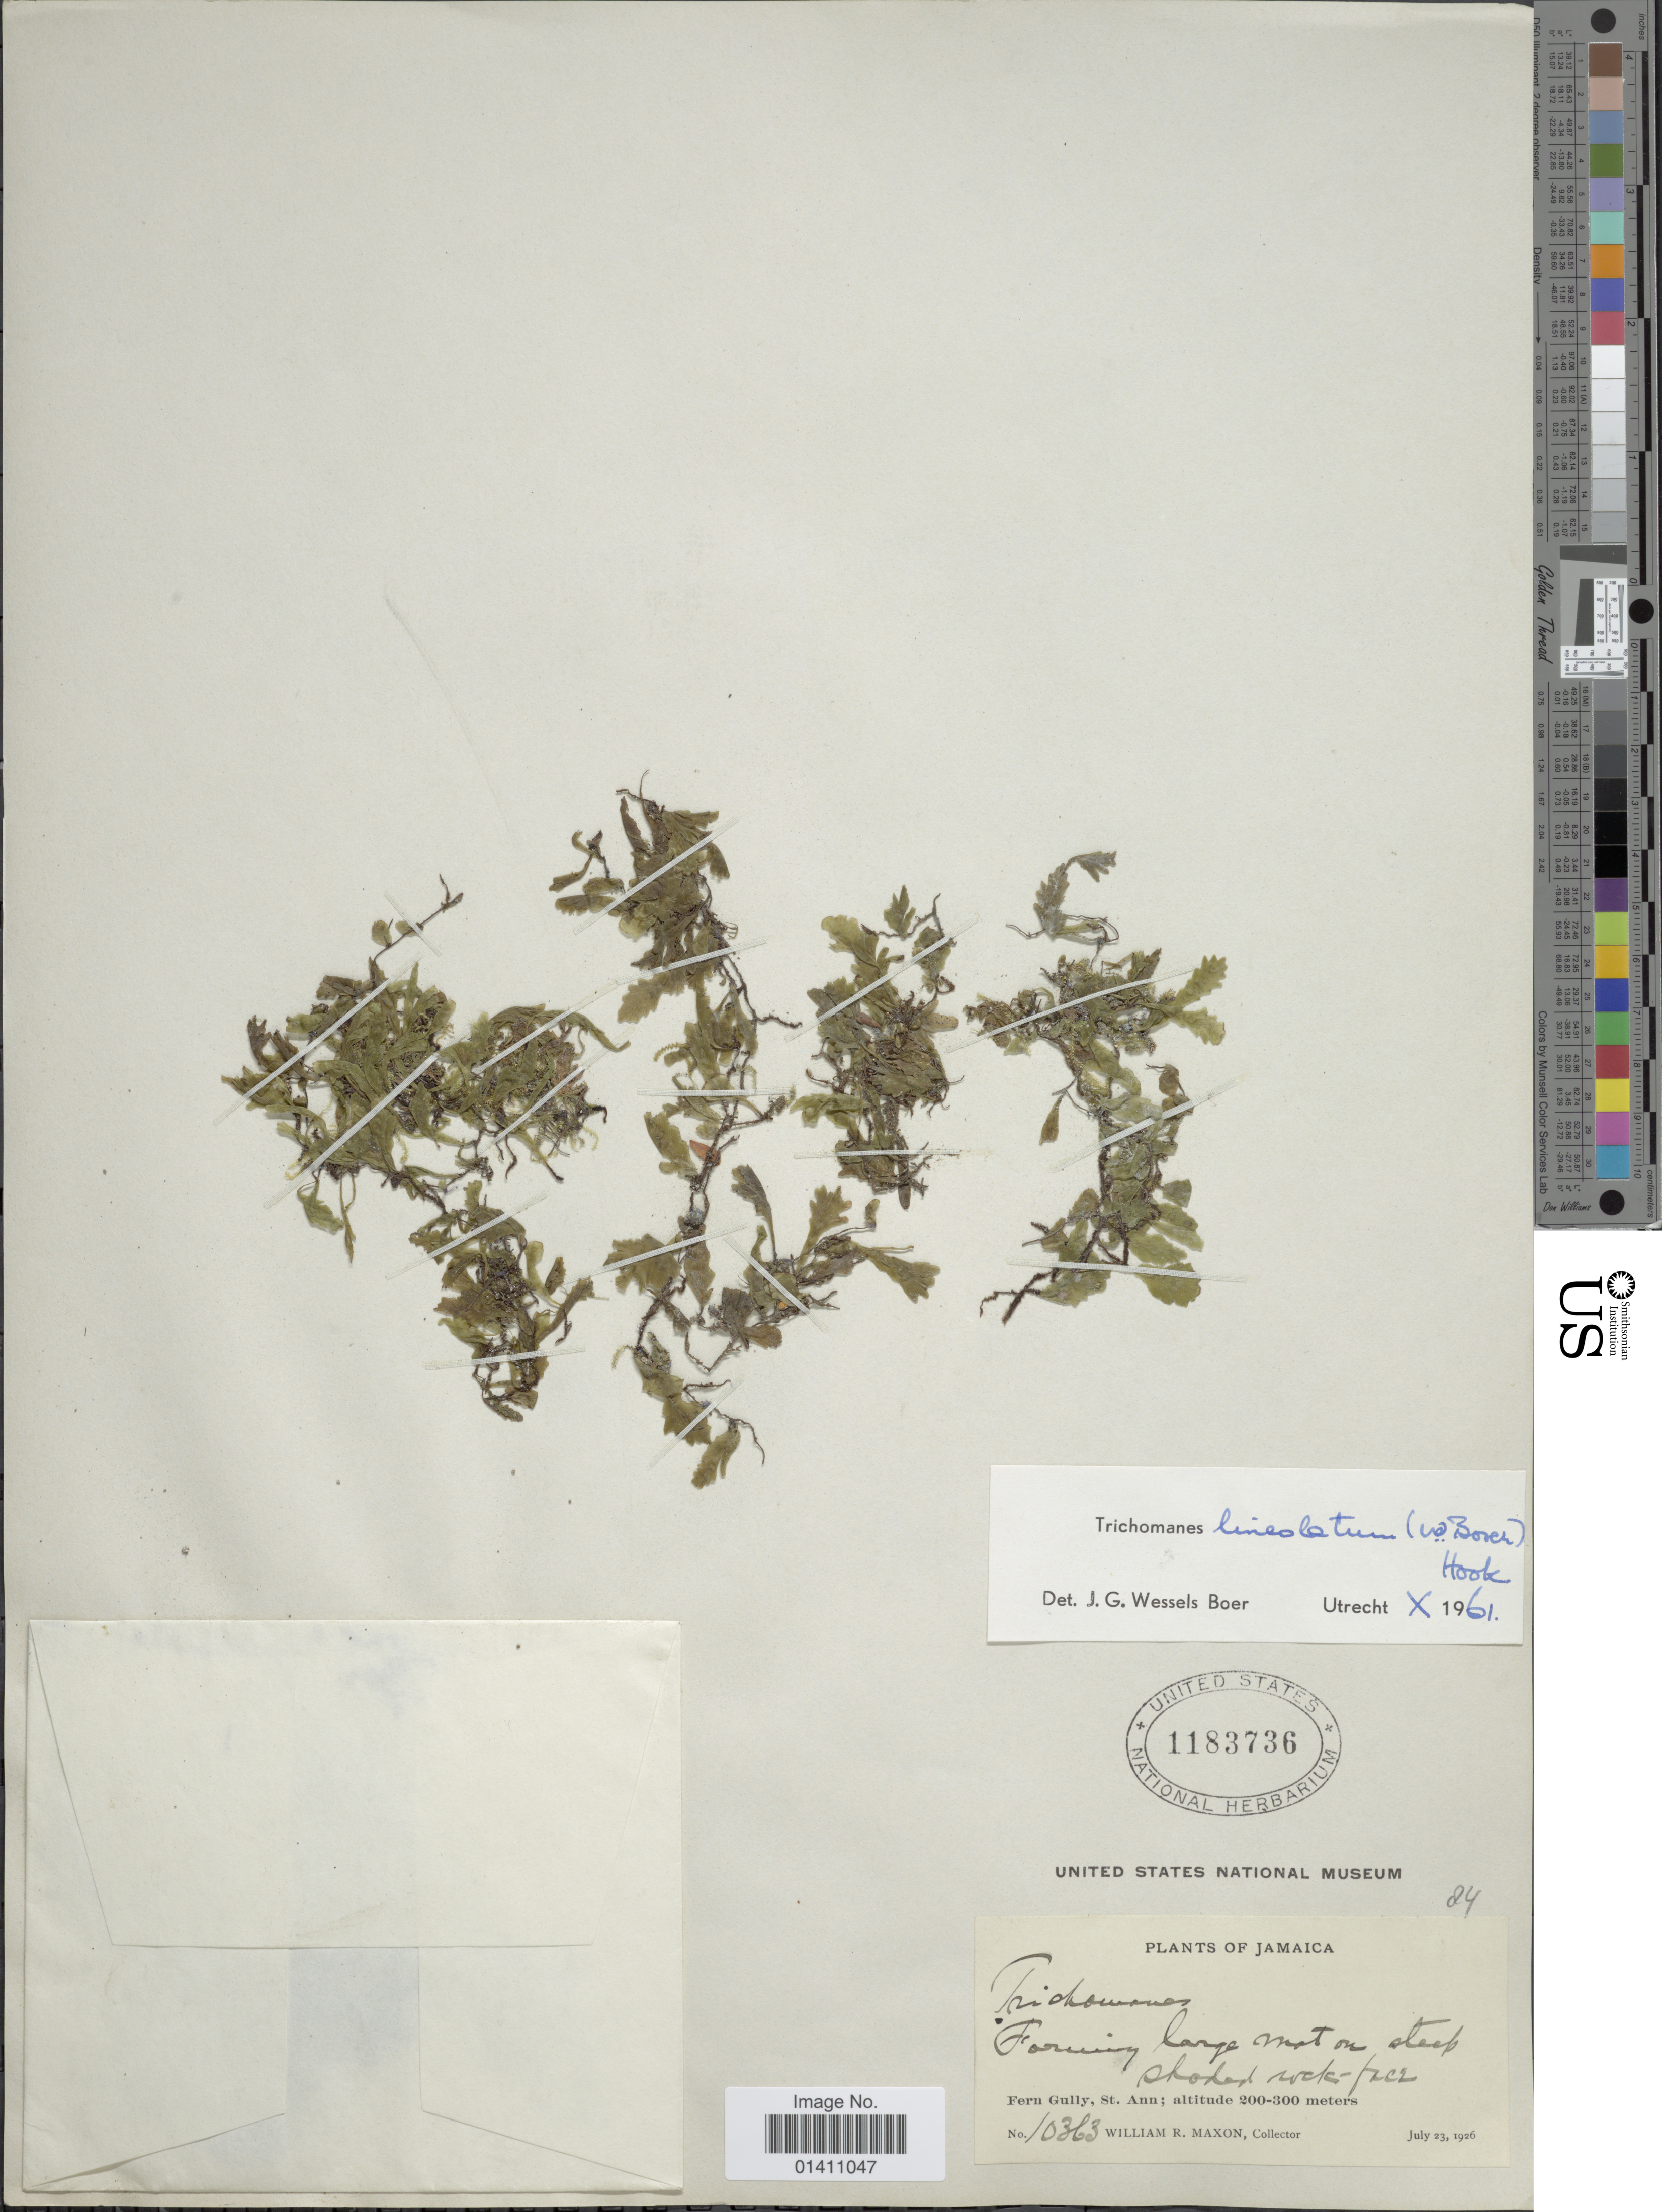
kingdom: Plantae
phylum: Tracheophyta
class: Polypodiopsida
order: Hymenophyllales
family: Hymenophyllaceae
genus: Didymoglossum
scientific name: Didymoglossum lineolatum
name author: Bosch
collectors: W. R. Maxon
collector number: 10363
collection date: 1926-07-23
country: Jamaica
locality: Fern Gully, St. Ann.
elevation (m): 200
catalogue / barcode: US 1183736